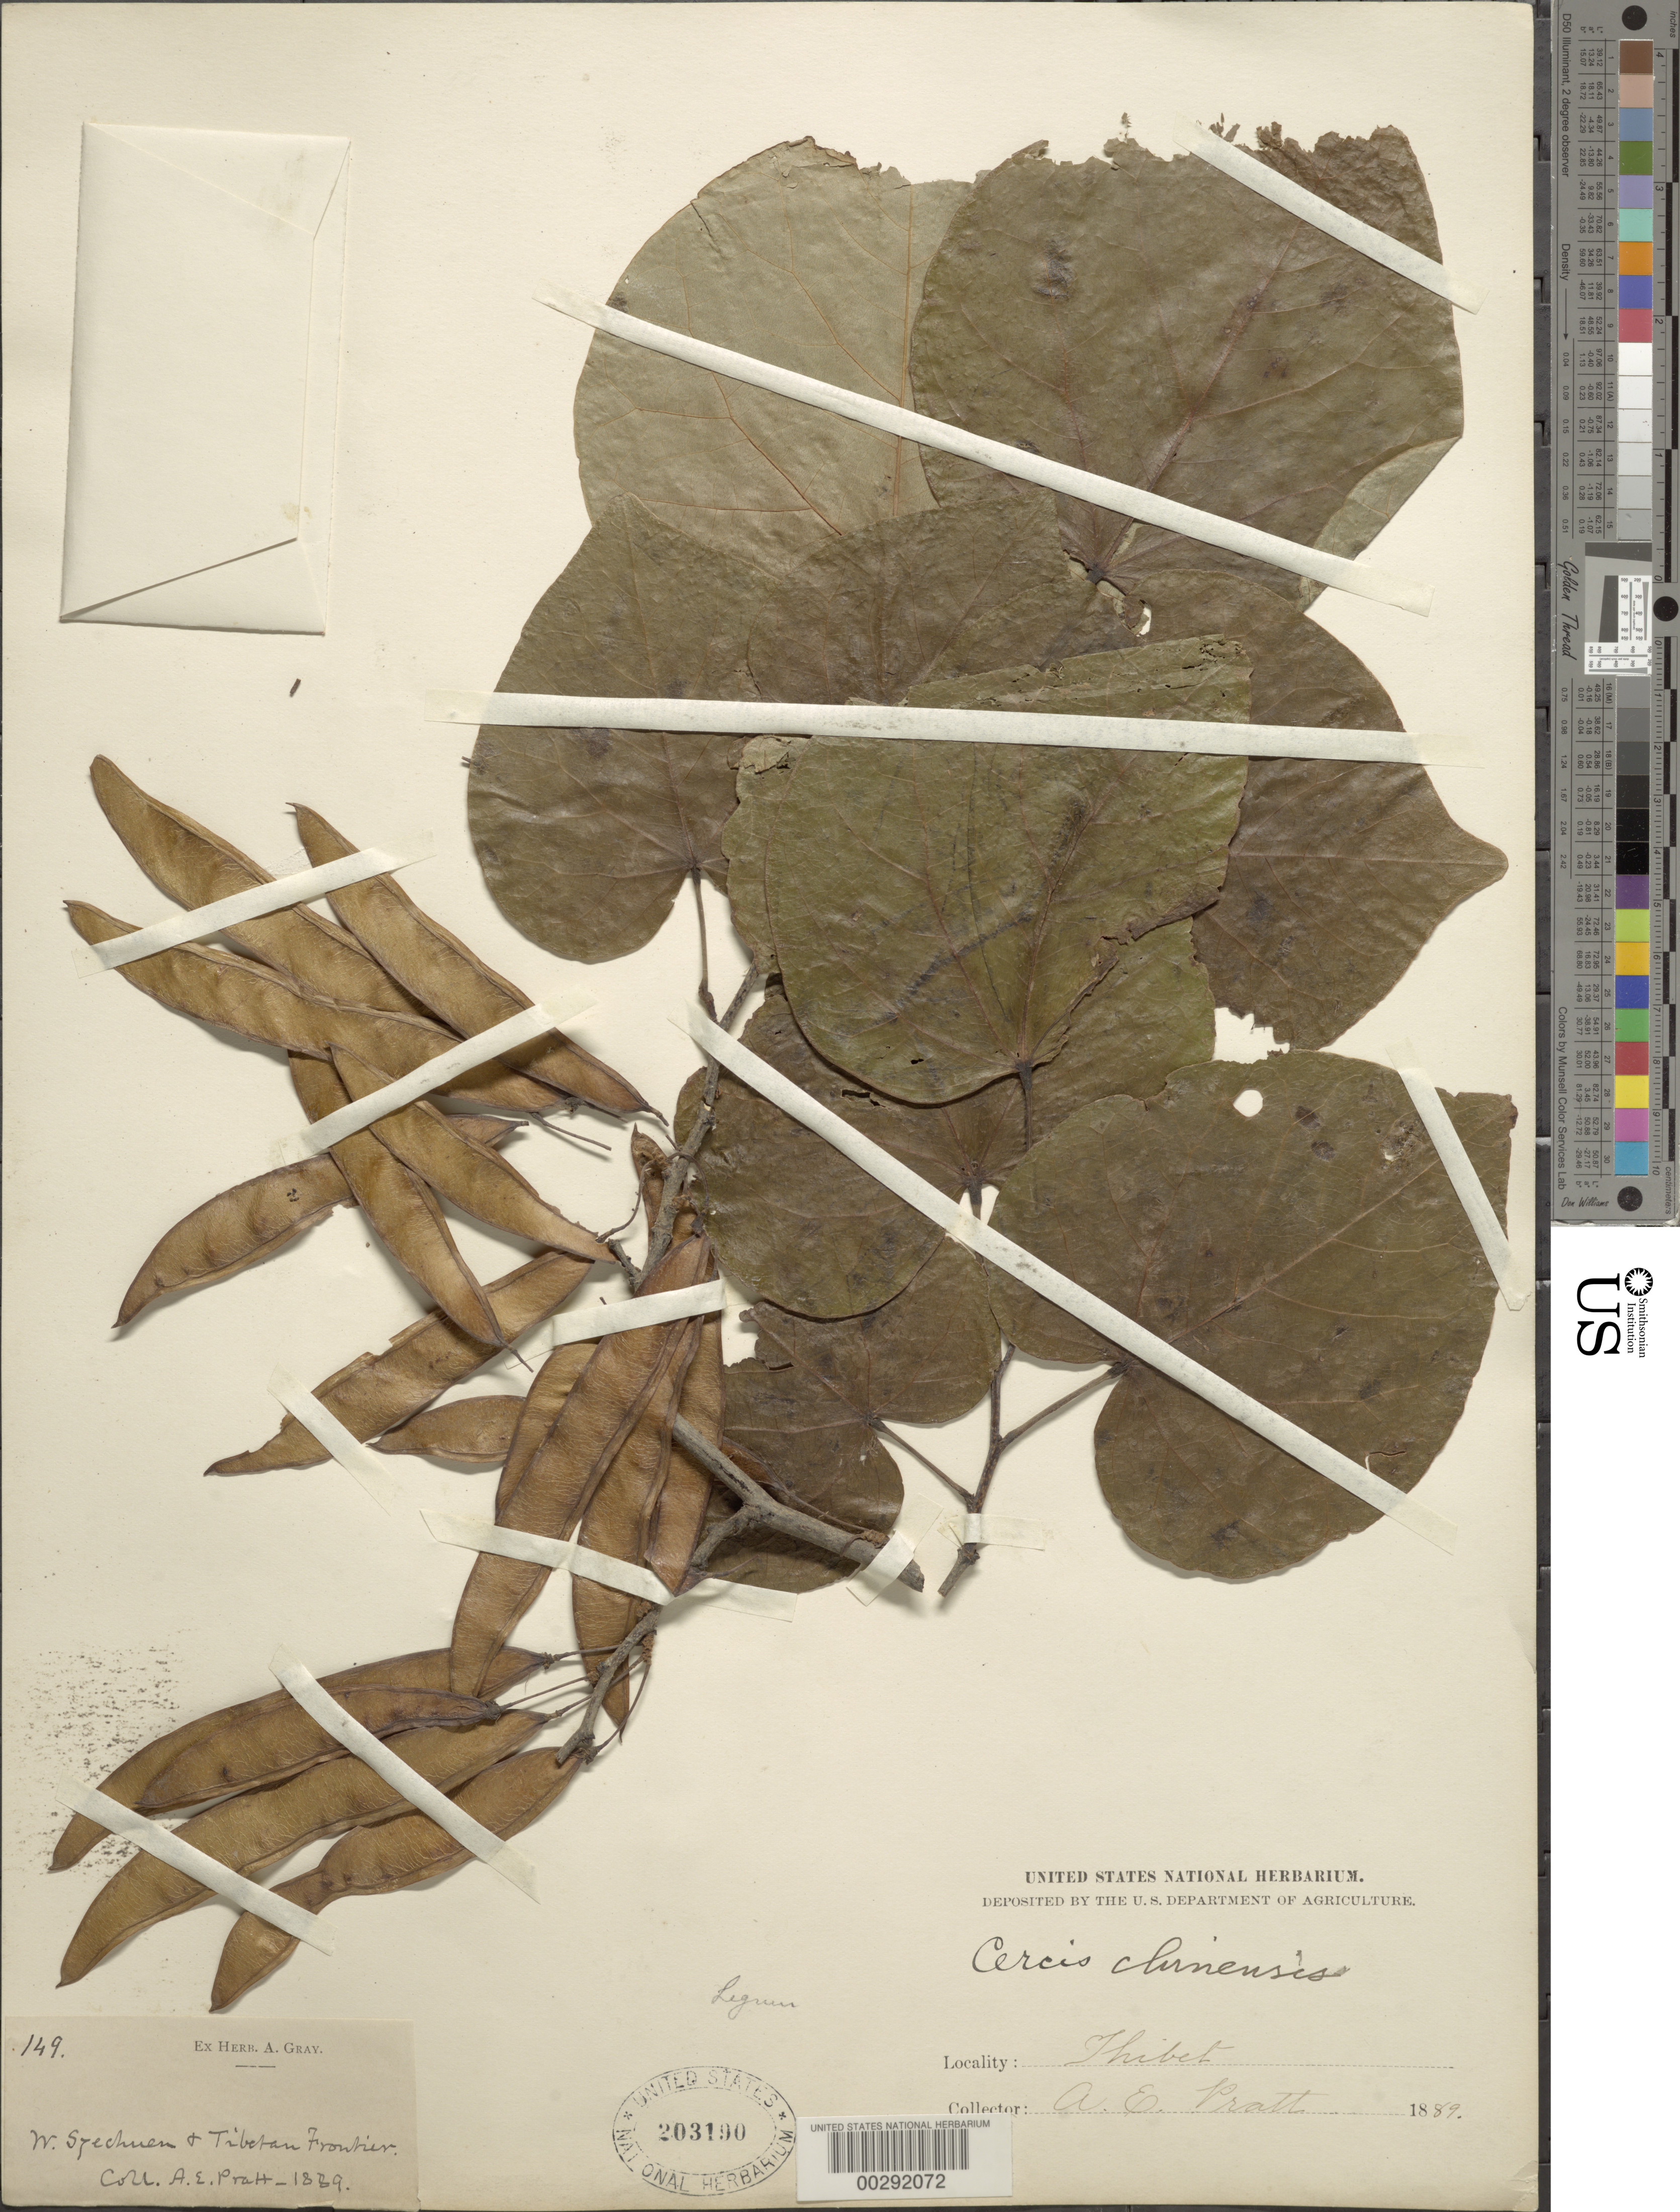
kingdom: Plantae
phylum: Tracheophyta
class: Magnoliopsida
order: Fabales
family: Fabaceae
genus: Cercis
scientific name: Cercis chinensis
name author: Bunge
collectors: A. Pratt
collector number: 149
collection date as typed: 1889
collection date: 1889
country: China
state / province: Sichuan / Tibet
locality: W szehwan and tibetan frontier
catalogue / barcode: US 203190